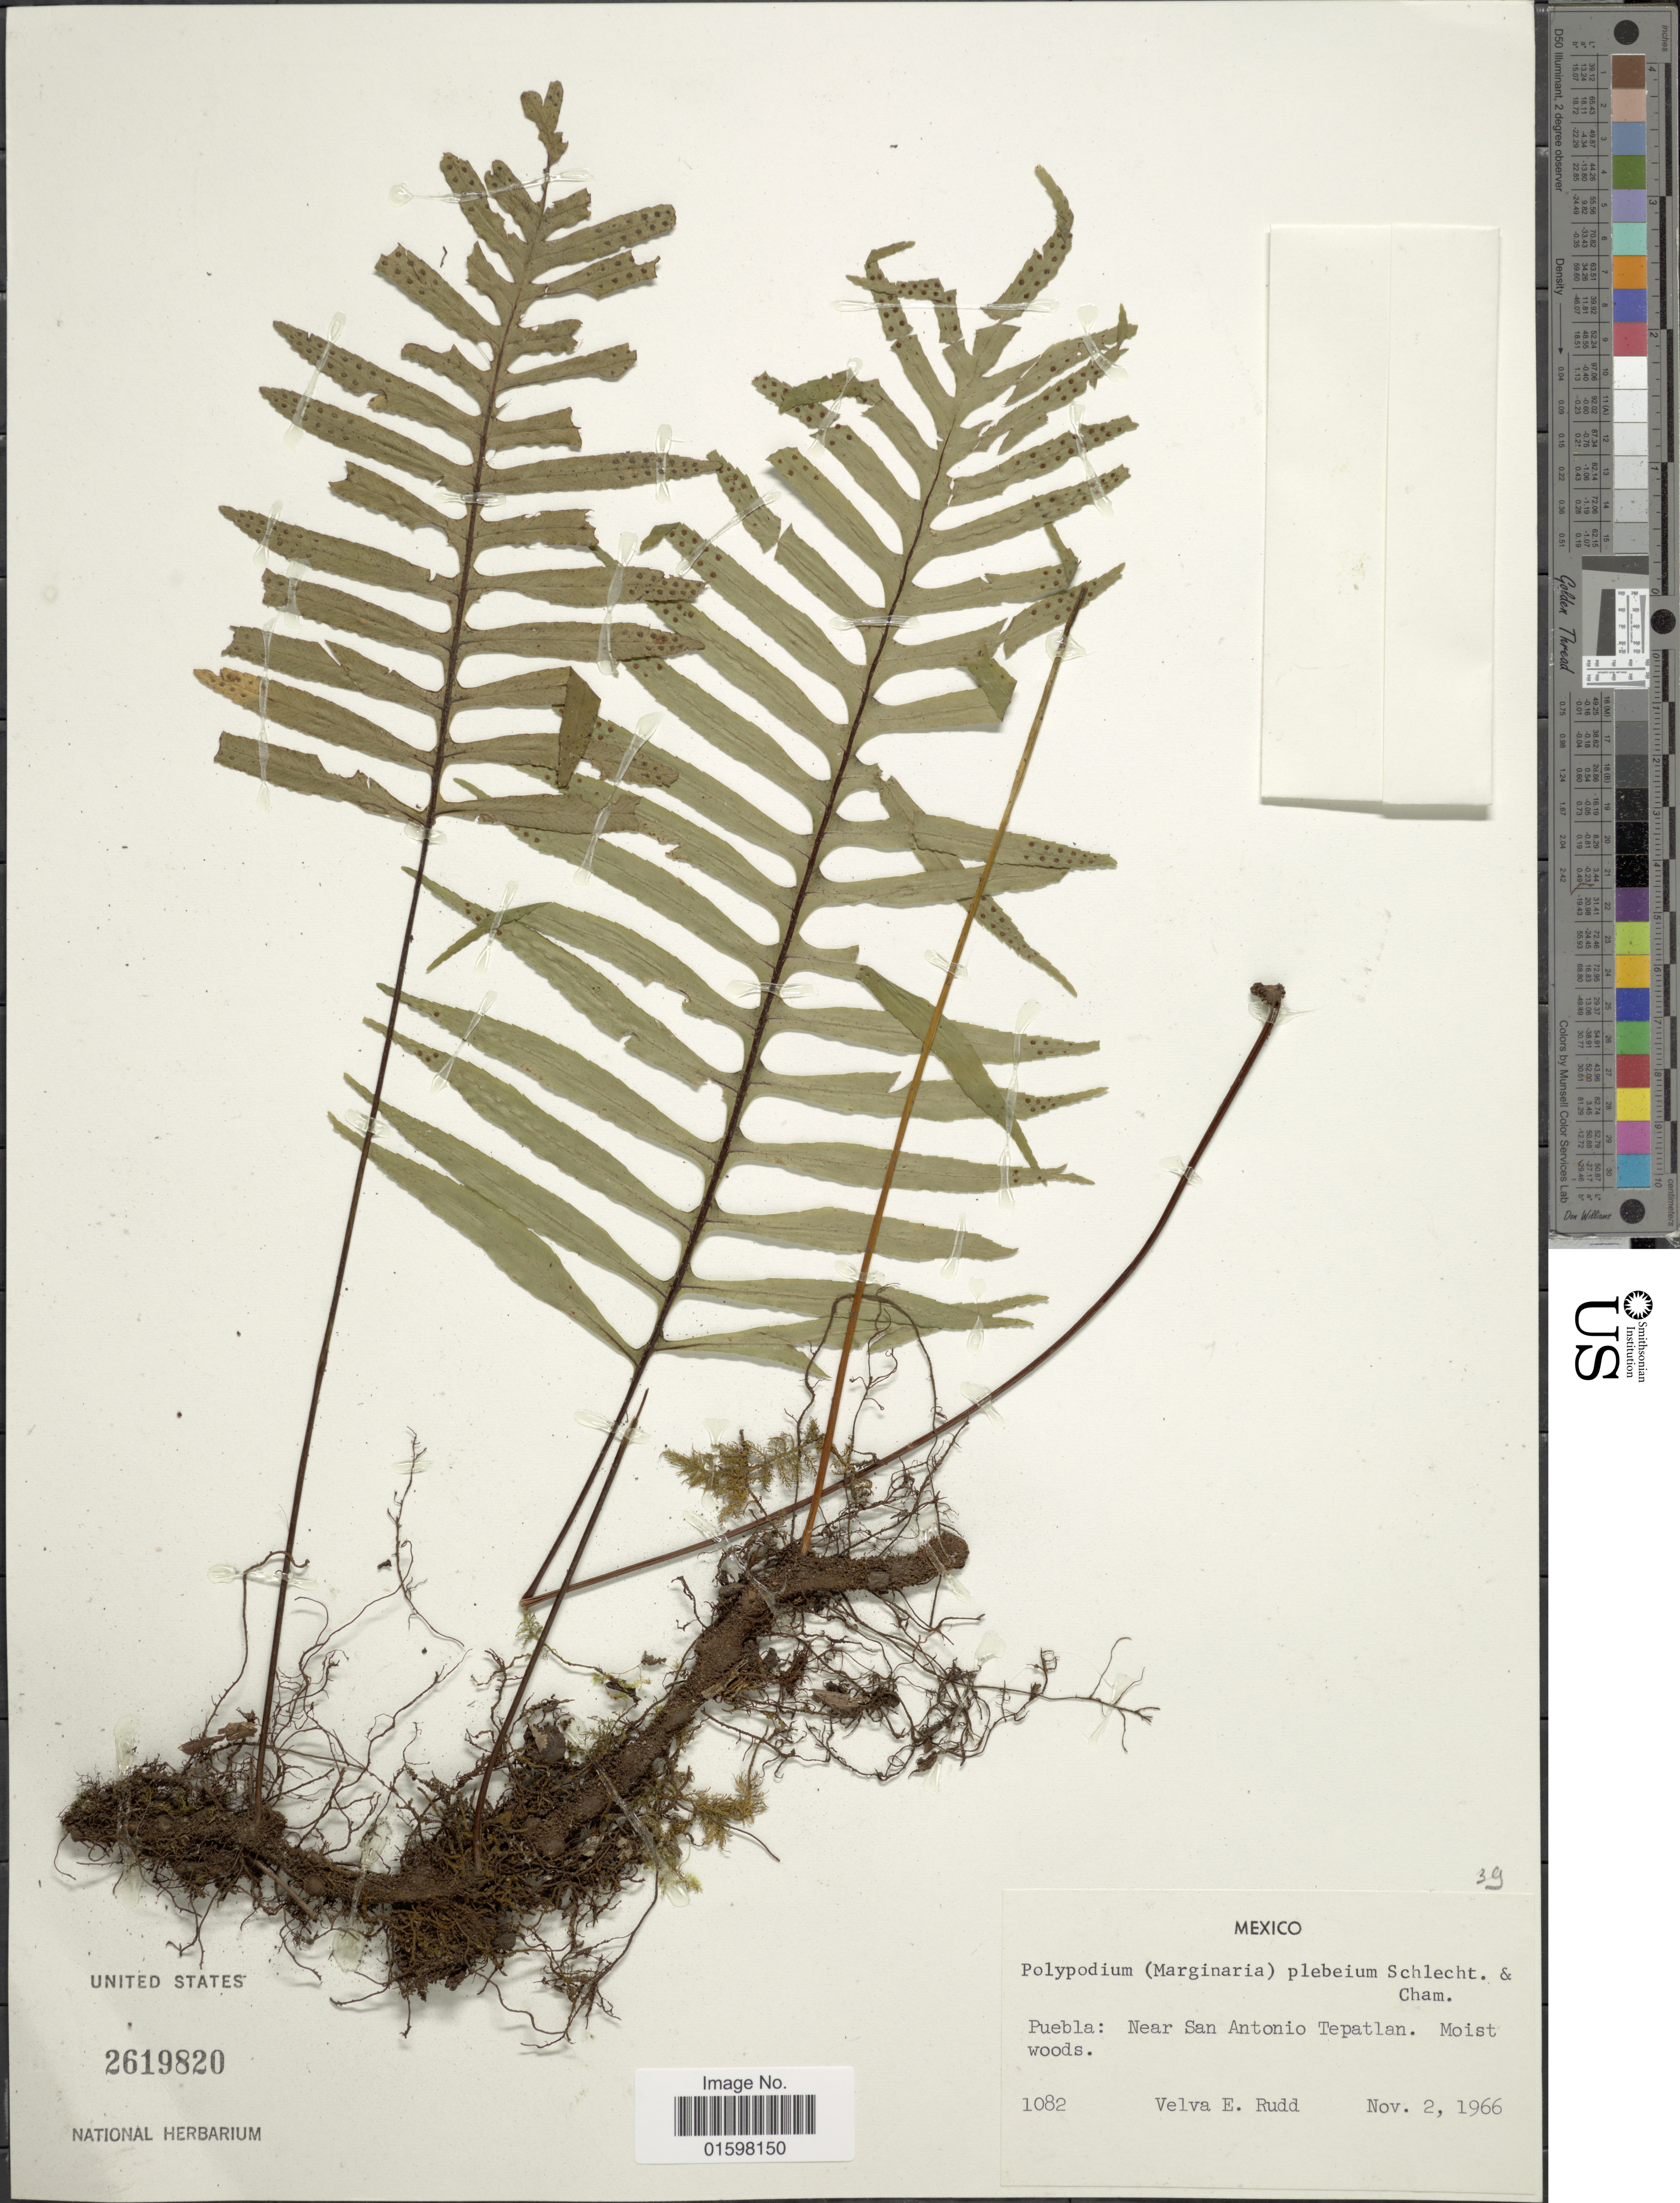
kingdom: Plantae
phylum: Tracheophyta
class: Polypodiopsida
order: Polypodiales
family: Polypodiaceae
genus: Pleopeltis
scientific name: Pleopeltis plebeia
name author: (Schltdl. ex Cham.) A.R. Sm. & Tejero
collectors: V. E. Rudd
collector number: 1082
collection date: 1966-11-02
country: Mexico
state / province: Puebla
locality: Puebla: Near San Antonio Tepatlan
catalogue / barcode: US 2619820